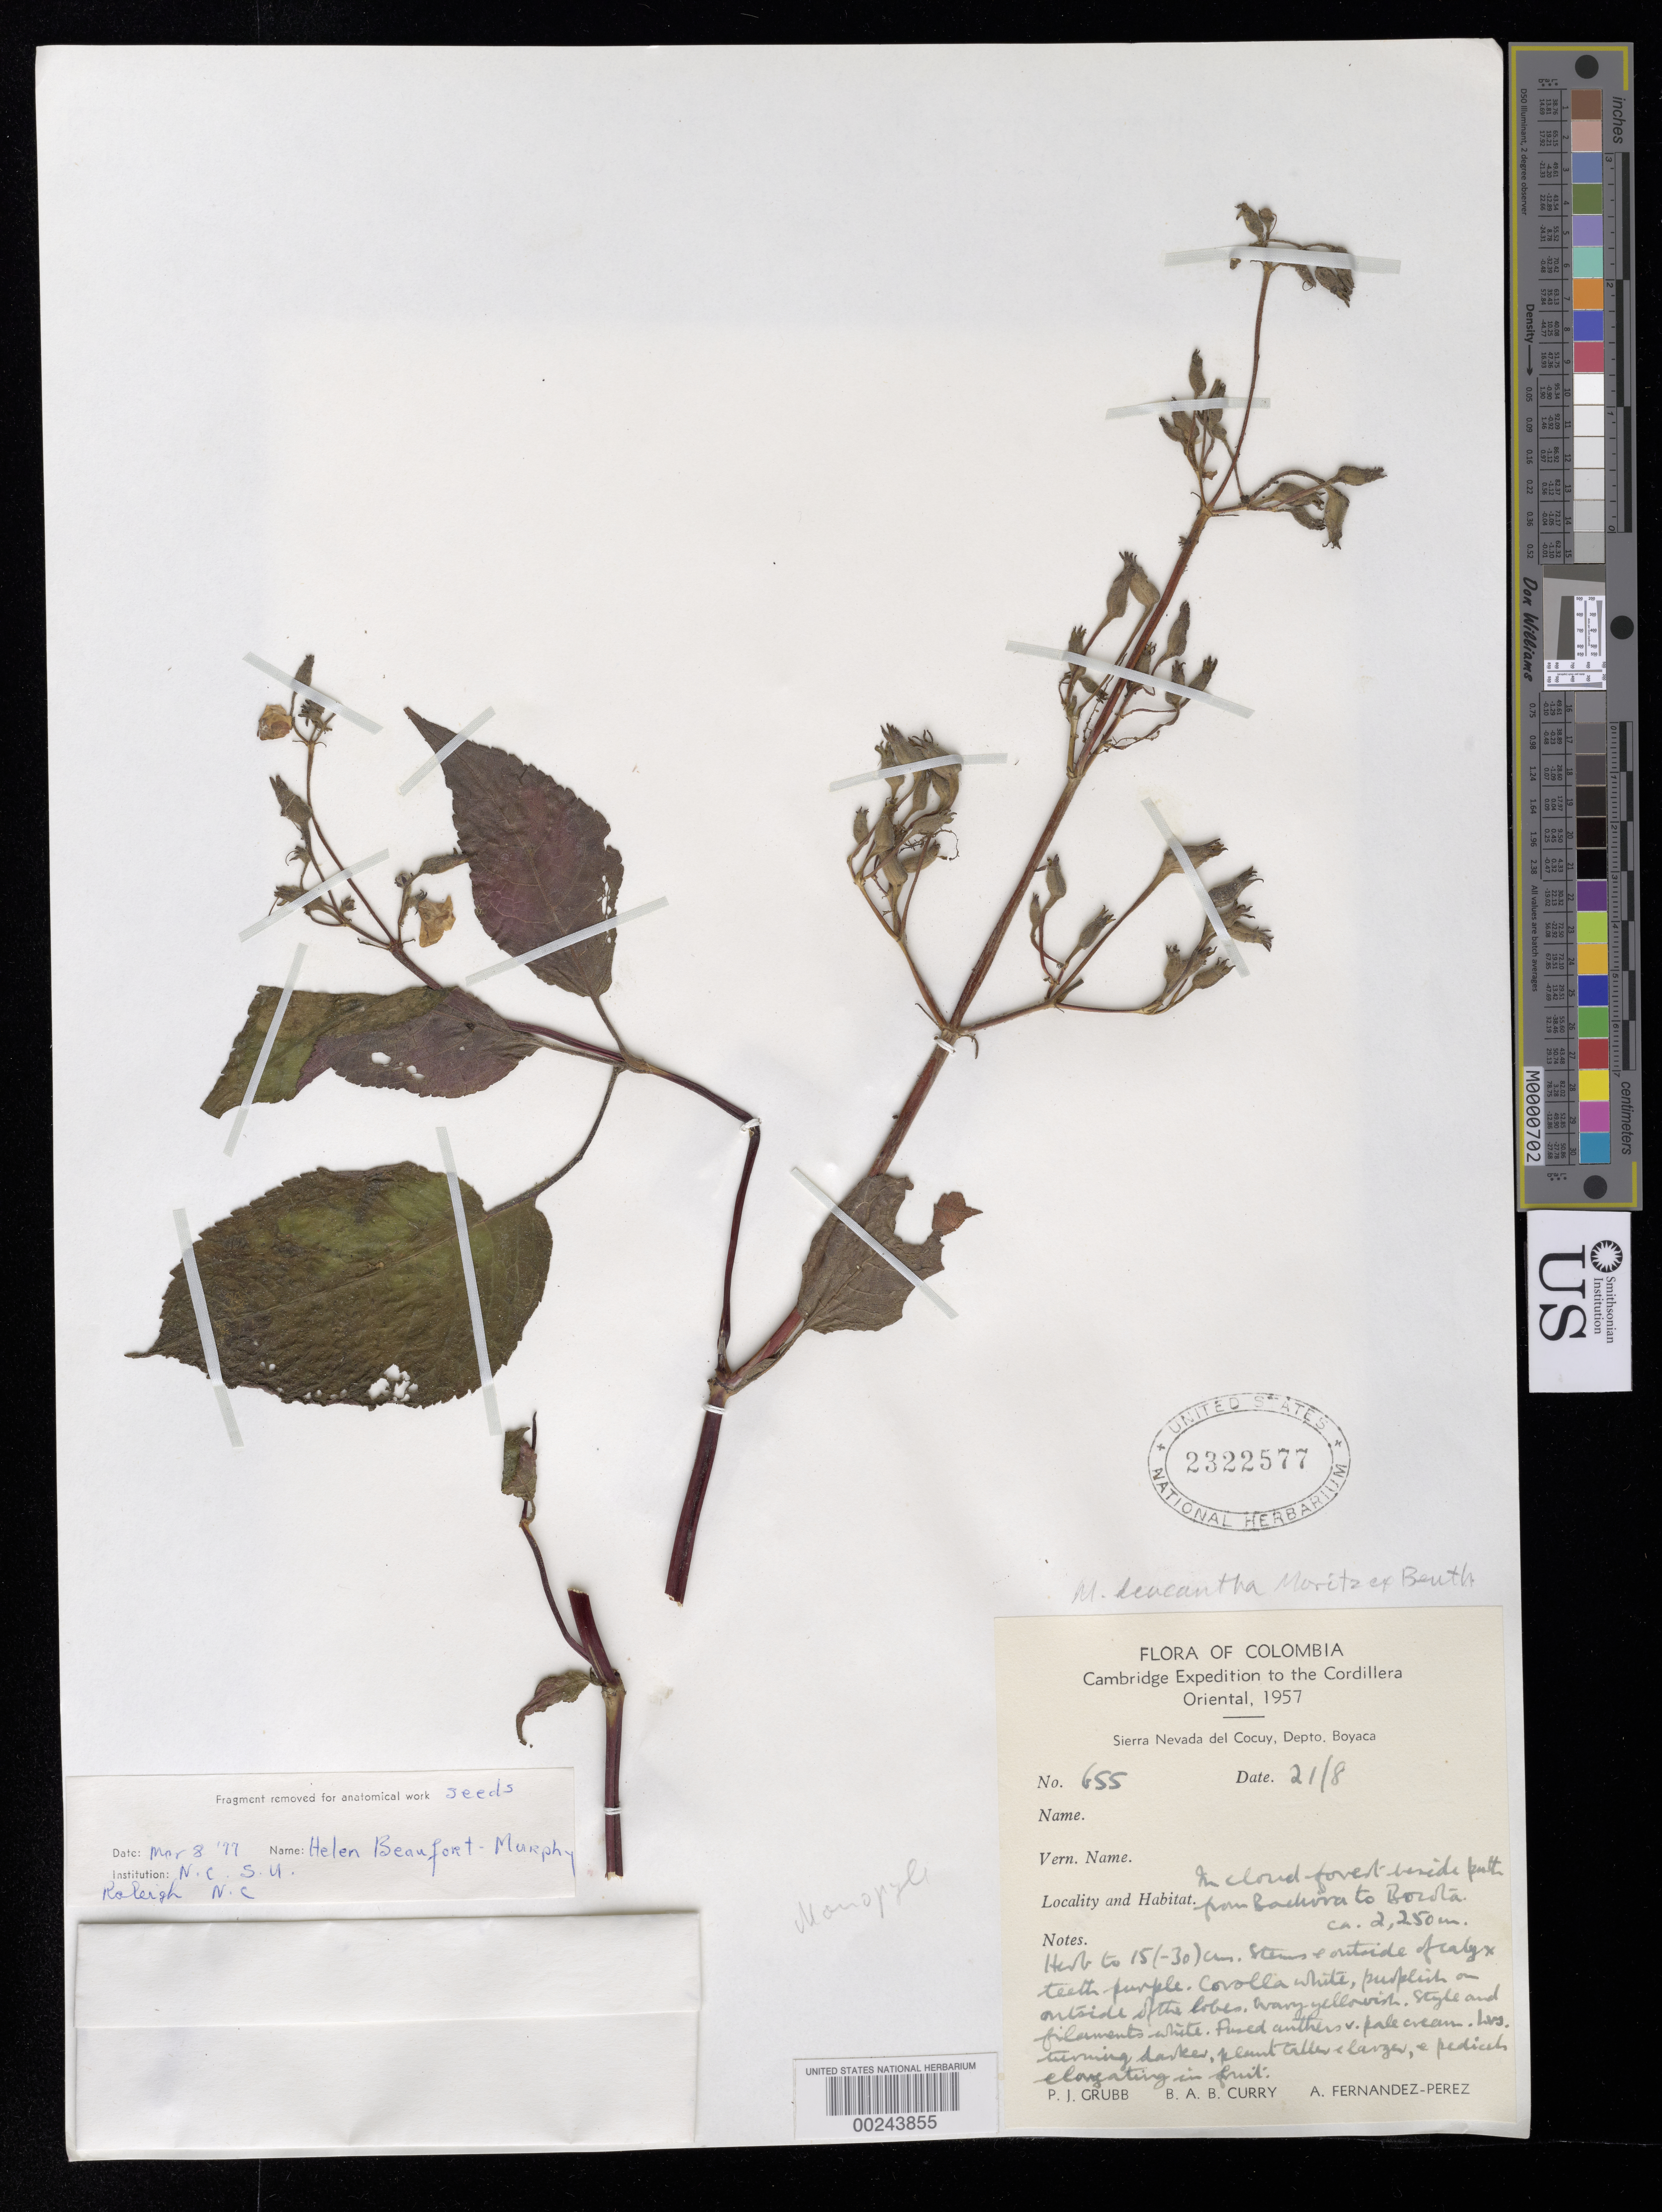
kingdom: Plantae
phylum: Tracheophyta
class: Magnoliopsida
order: Lamiales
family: Gesneriaceae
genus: Monopyle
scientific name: Monopyle subdimidiata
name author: (Klotzsch & Hanst.) Mansf.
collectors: P. J. Grubb, B. Curry & A. Fernández-Pérez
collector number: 655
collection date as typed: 21 Aug 1957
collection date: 1957-08-21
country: Colombia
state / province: Boyacá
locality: Sierra Nevada del Cocuy, path from Bachora to Bocota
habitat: In cloud forest beside path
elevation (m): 2250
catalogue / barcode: US 2322577